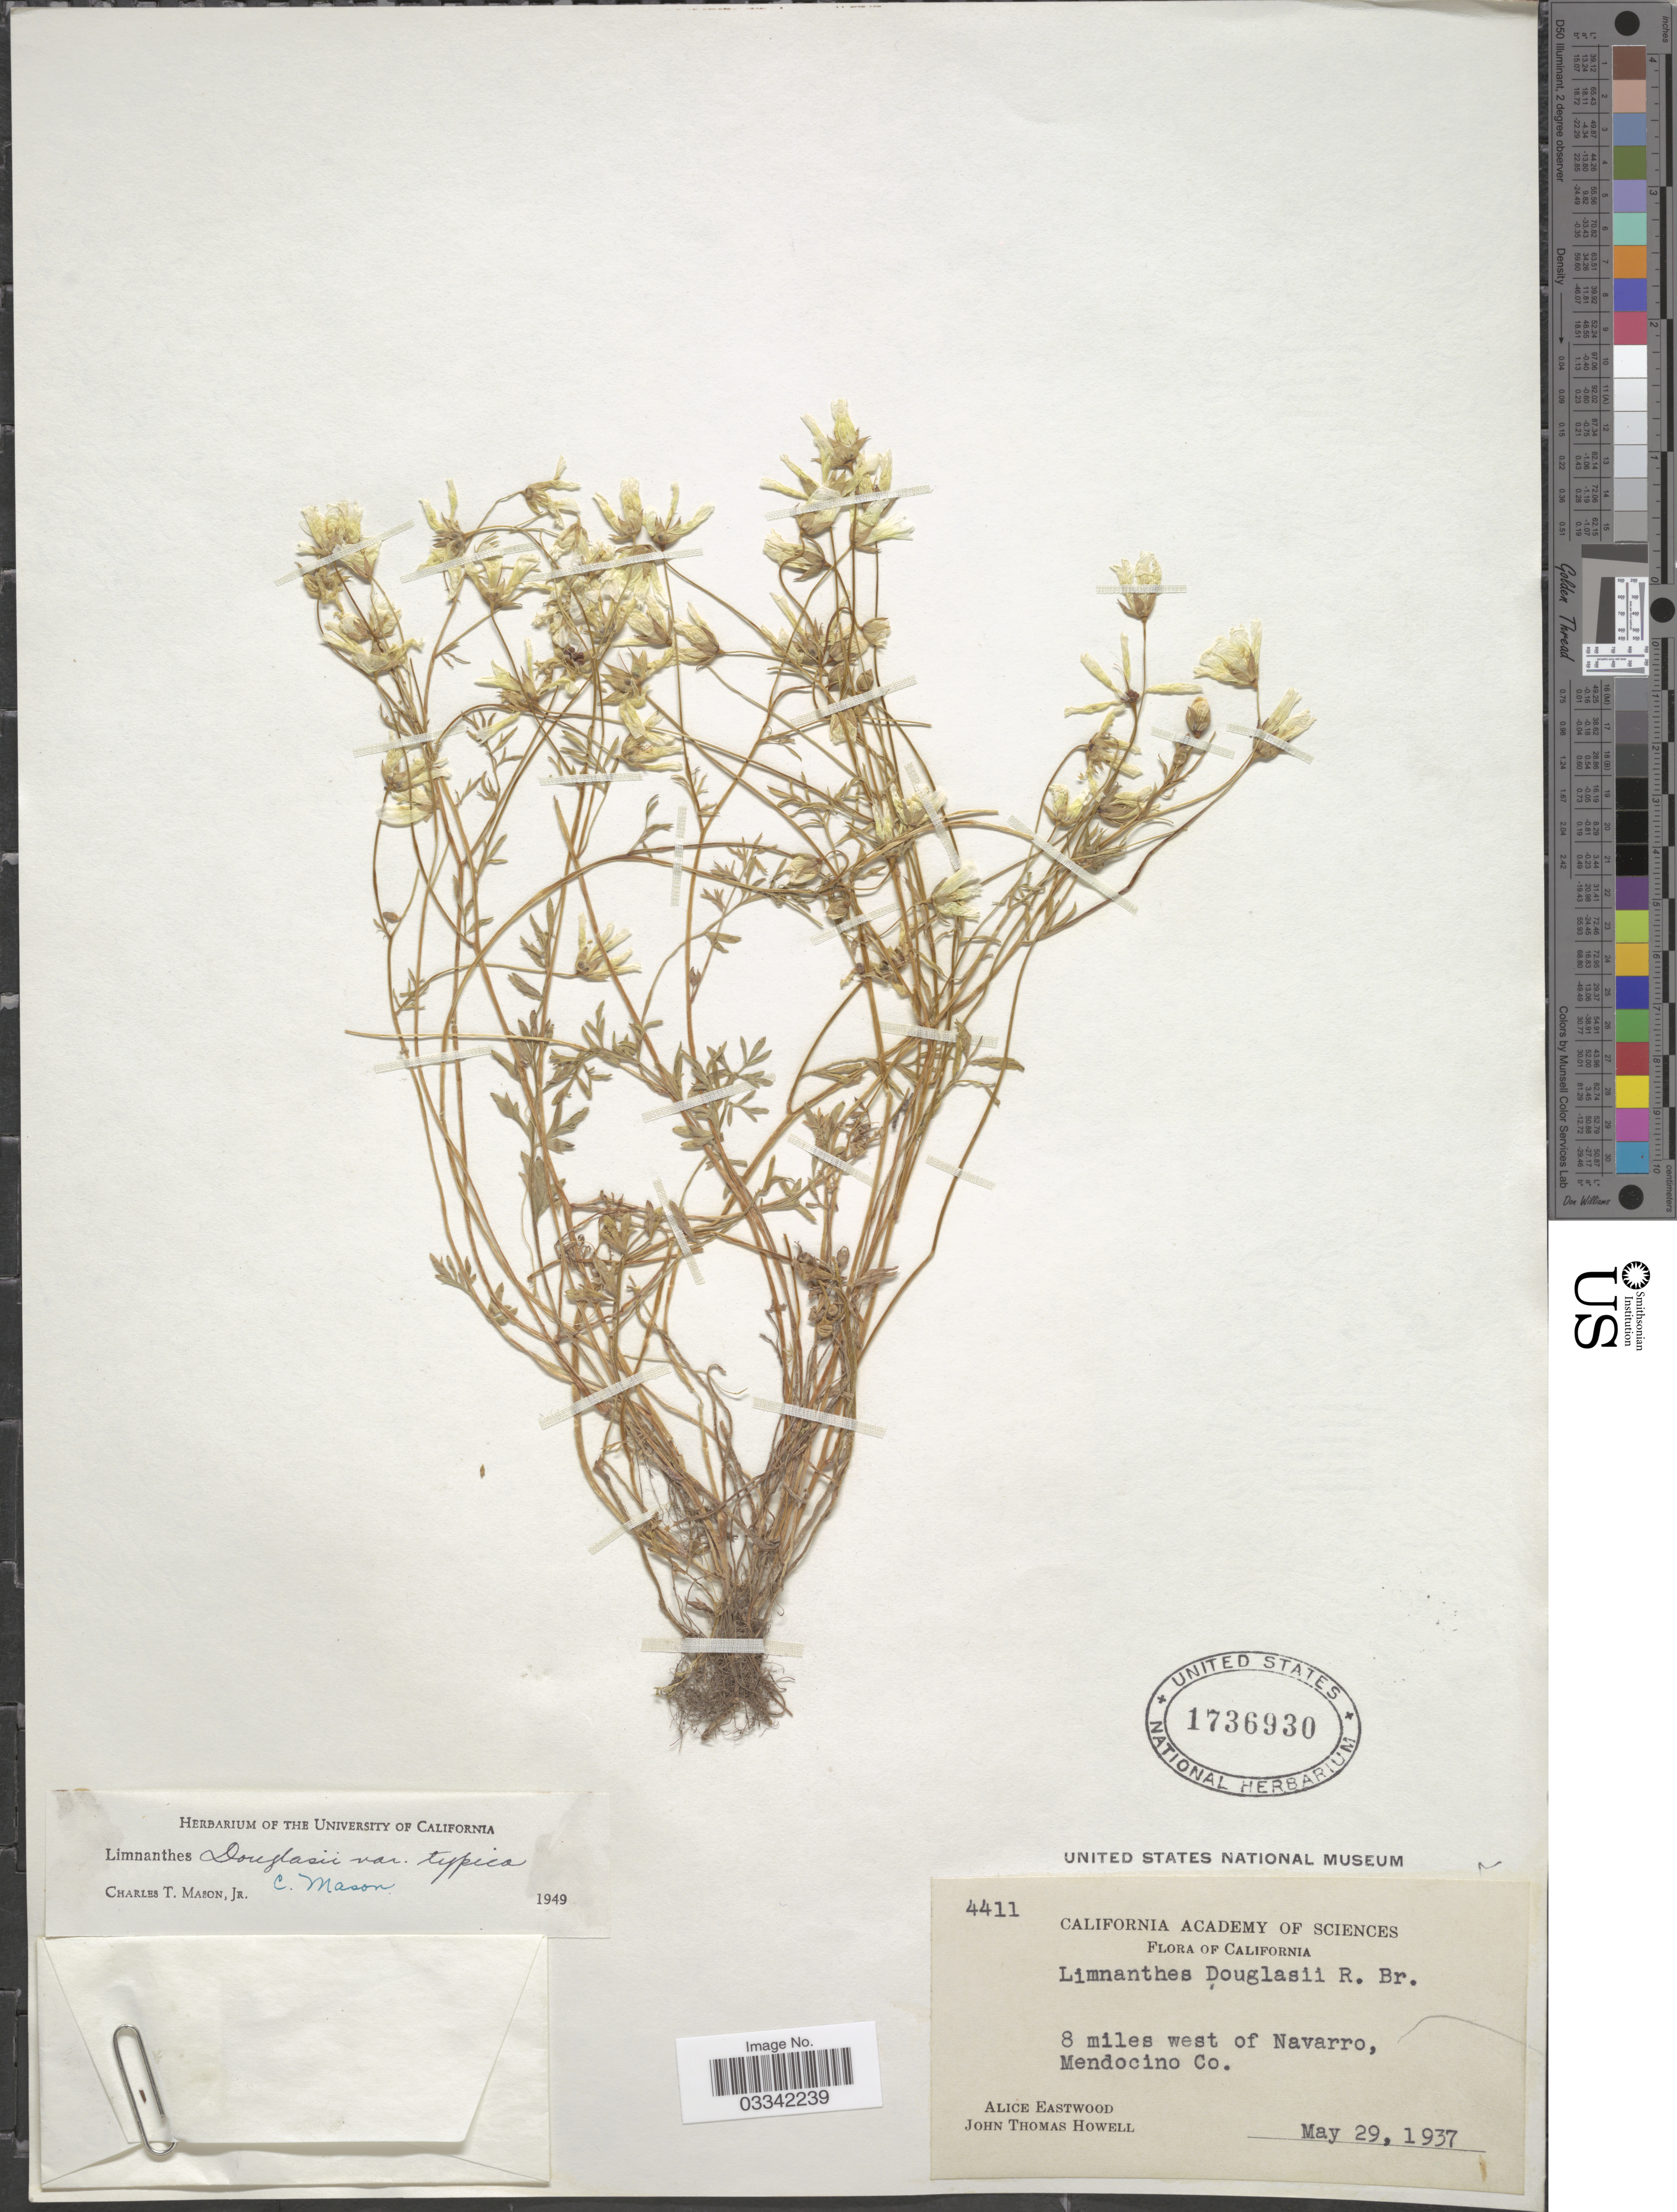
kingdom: Plantae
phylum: Tracheophyta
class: Magnoliopsida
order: Brassicales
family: Limnanthaceae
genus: Limnanthes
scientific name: Limnanthes douglasii var. douglasii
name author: R. Br.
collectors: A. Eastwood & J. T. Howell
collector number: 4411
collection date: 1937-05-29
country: United States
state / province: California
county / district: Mendocino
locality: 8 miles west of Navarro, Mendocino Co.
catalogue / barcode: US 1736930